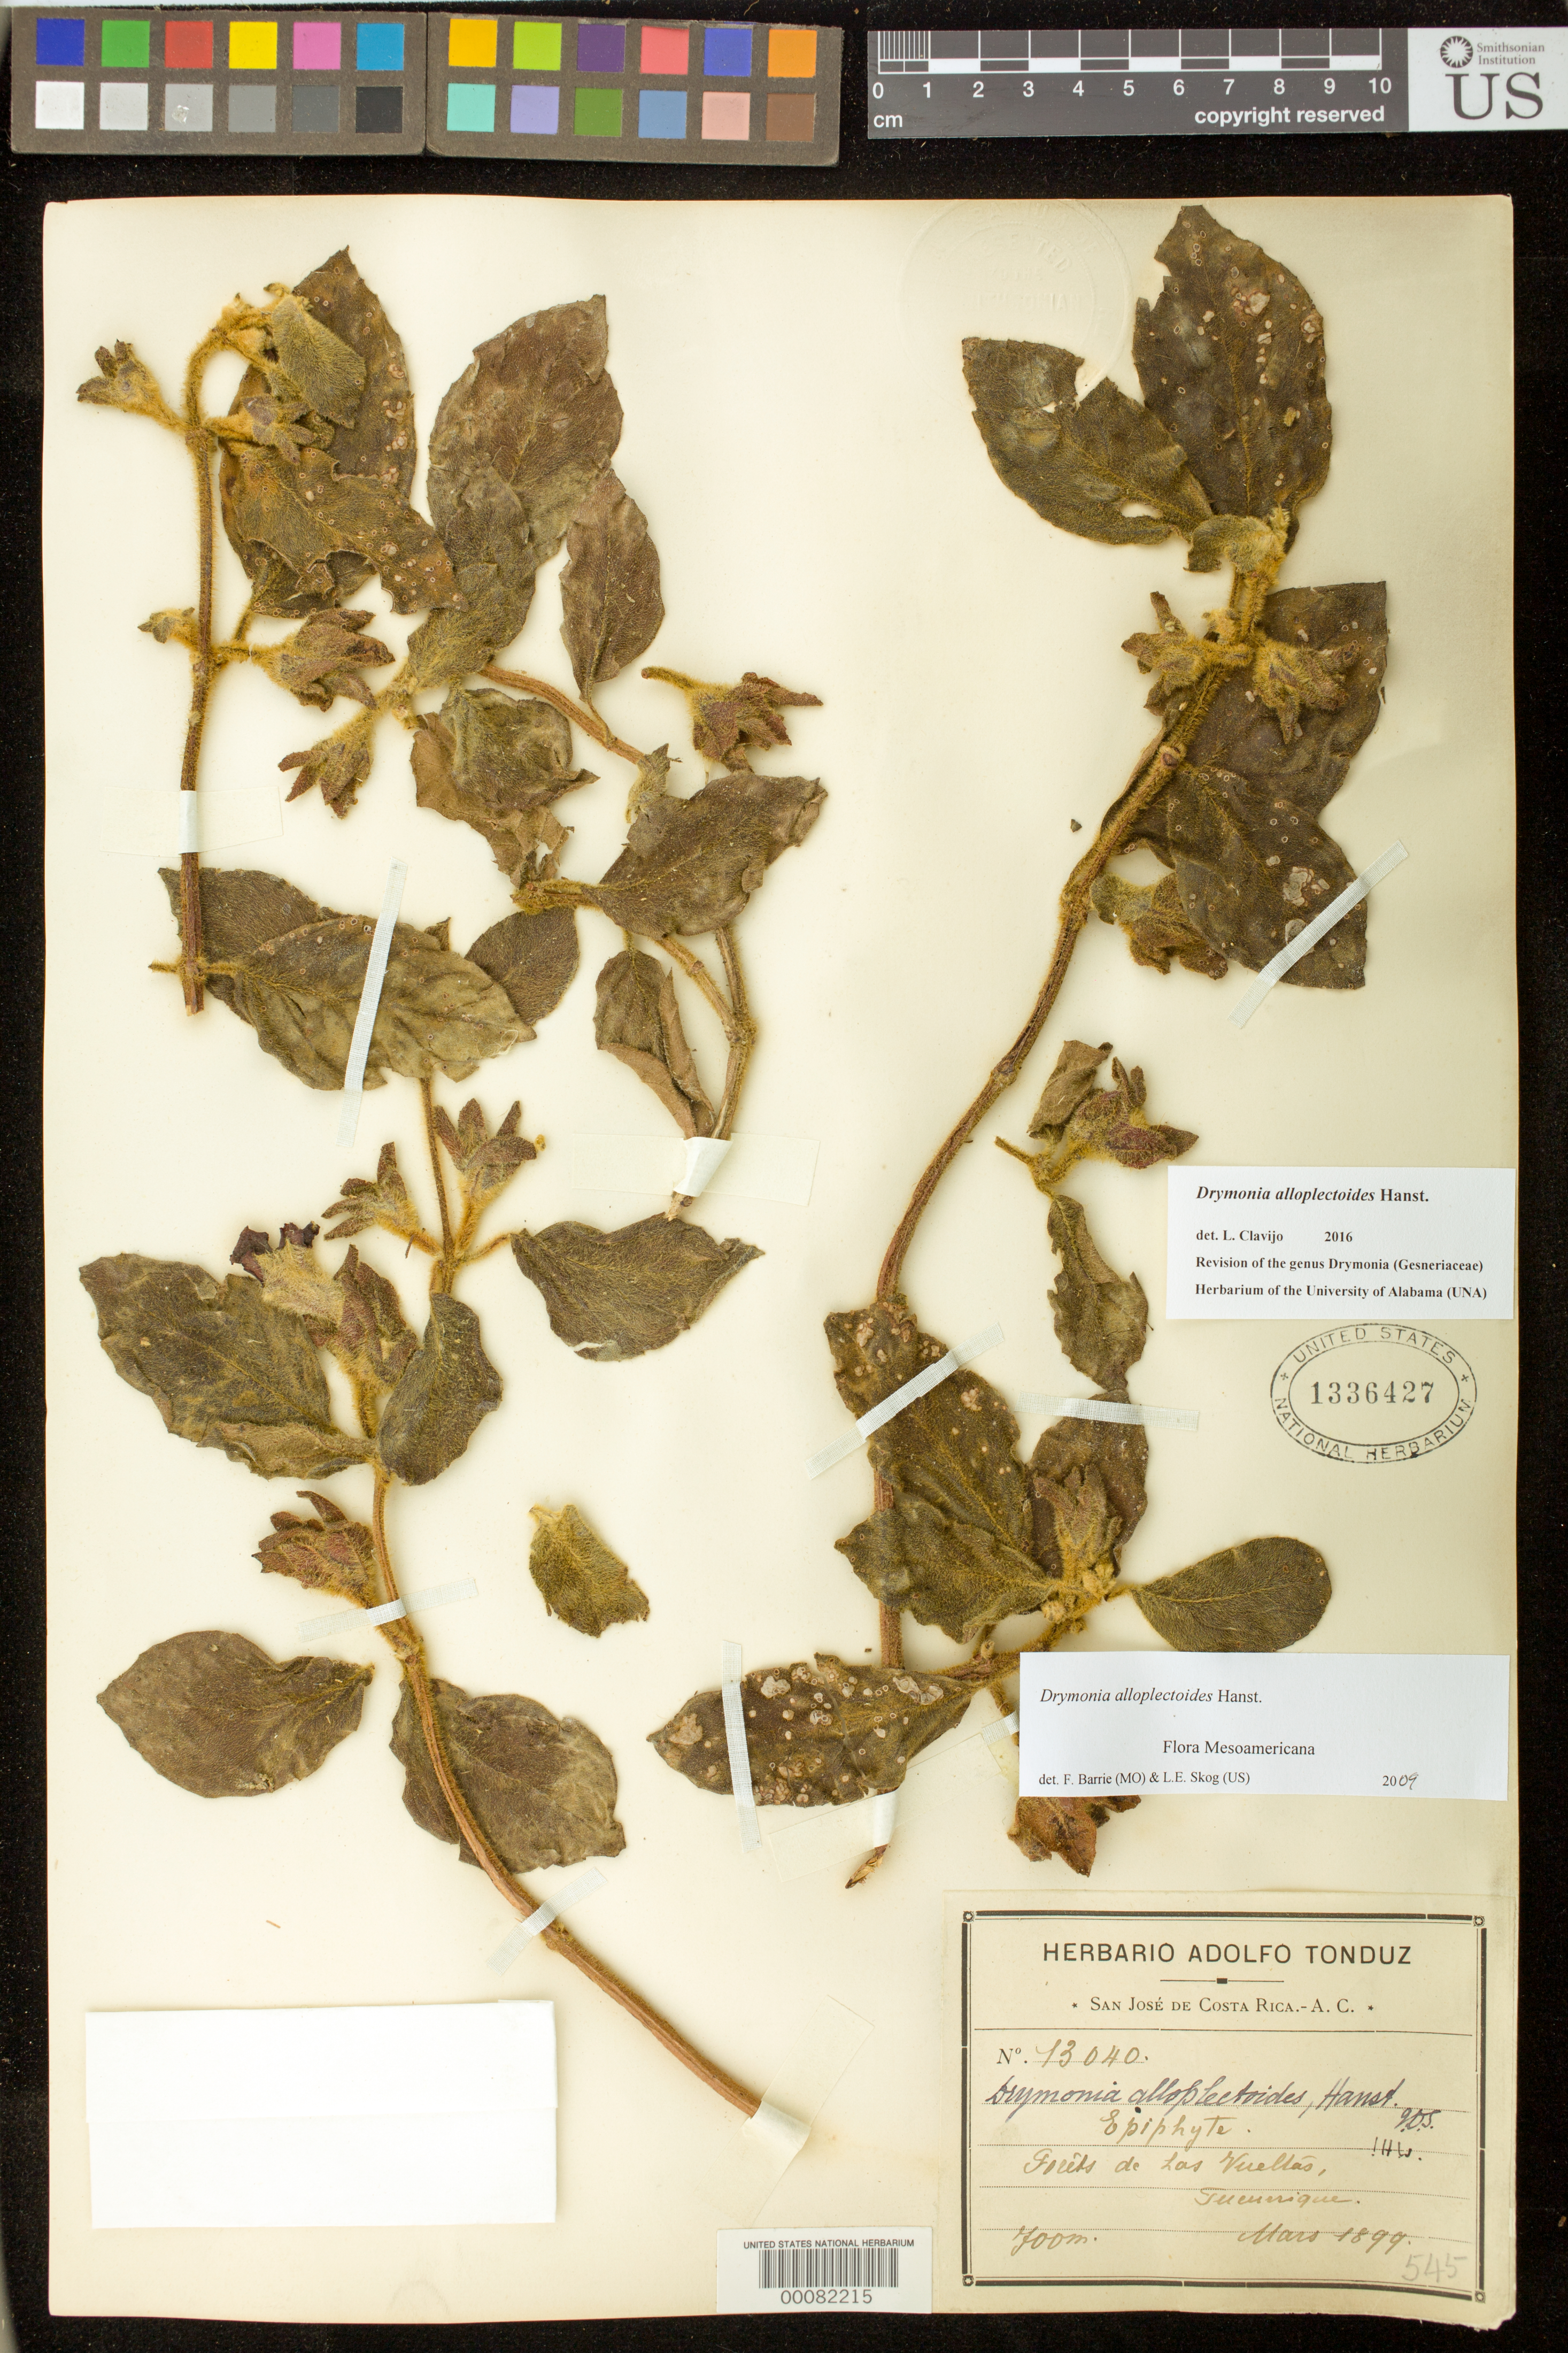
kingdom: Plantae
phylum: Tracheophyta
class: Magnoliopsida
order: Lamiales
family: Gesneriaceae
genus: Drymonia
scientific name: Drymonia alloplectoides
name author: Hanst.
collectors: A. Tonduz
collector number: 13040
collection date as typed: Mar 1899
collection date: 1899-03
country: Costa Rica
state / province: San José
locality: Las Vueltas, Tucurrique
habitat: Forests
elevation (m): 700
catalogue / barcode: US 1336427